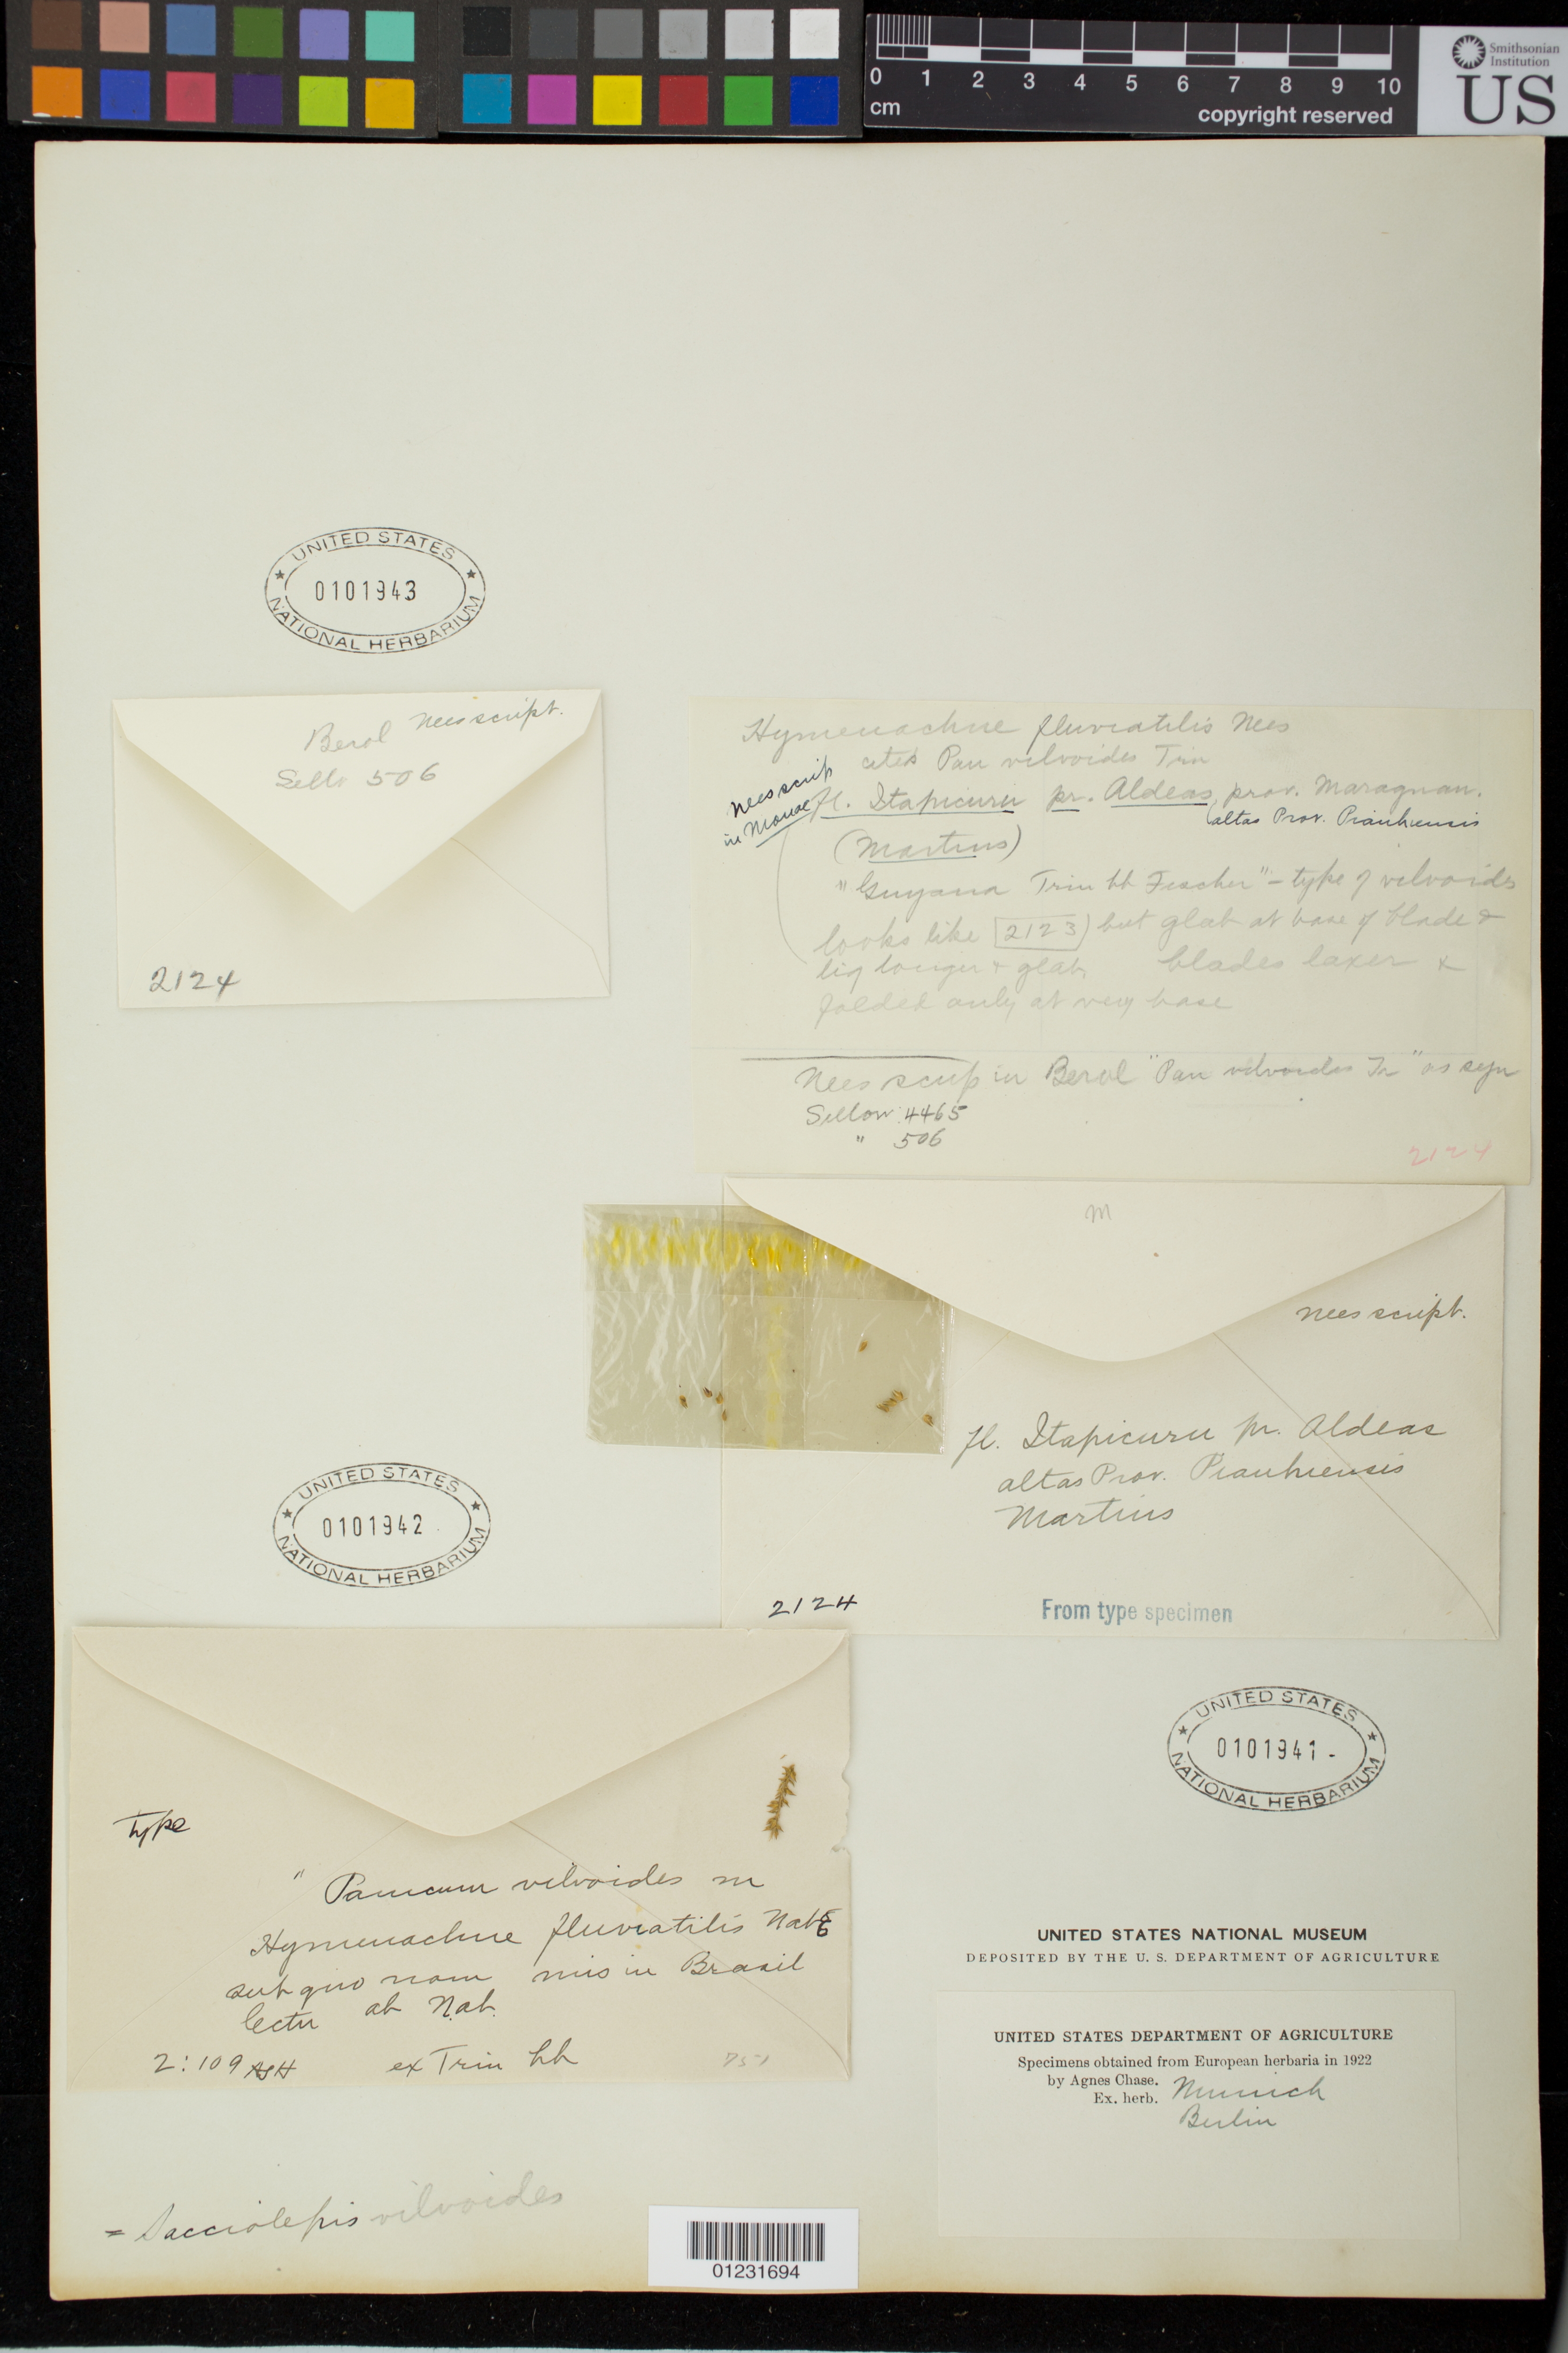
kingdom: Plantae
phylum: Tracheophyta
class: Liliopsida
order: Poales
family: Poaceae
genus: Panicum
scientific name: Panicum vilvoides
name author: Trin.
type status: Type Collection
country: Brazil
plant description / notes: Fragmentary material of type specimen ex herb.Trin.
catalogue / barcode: US 101942